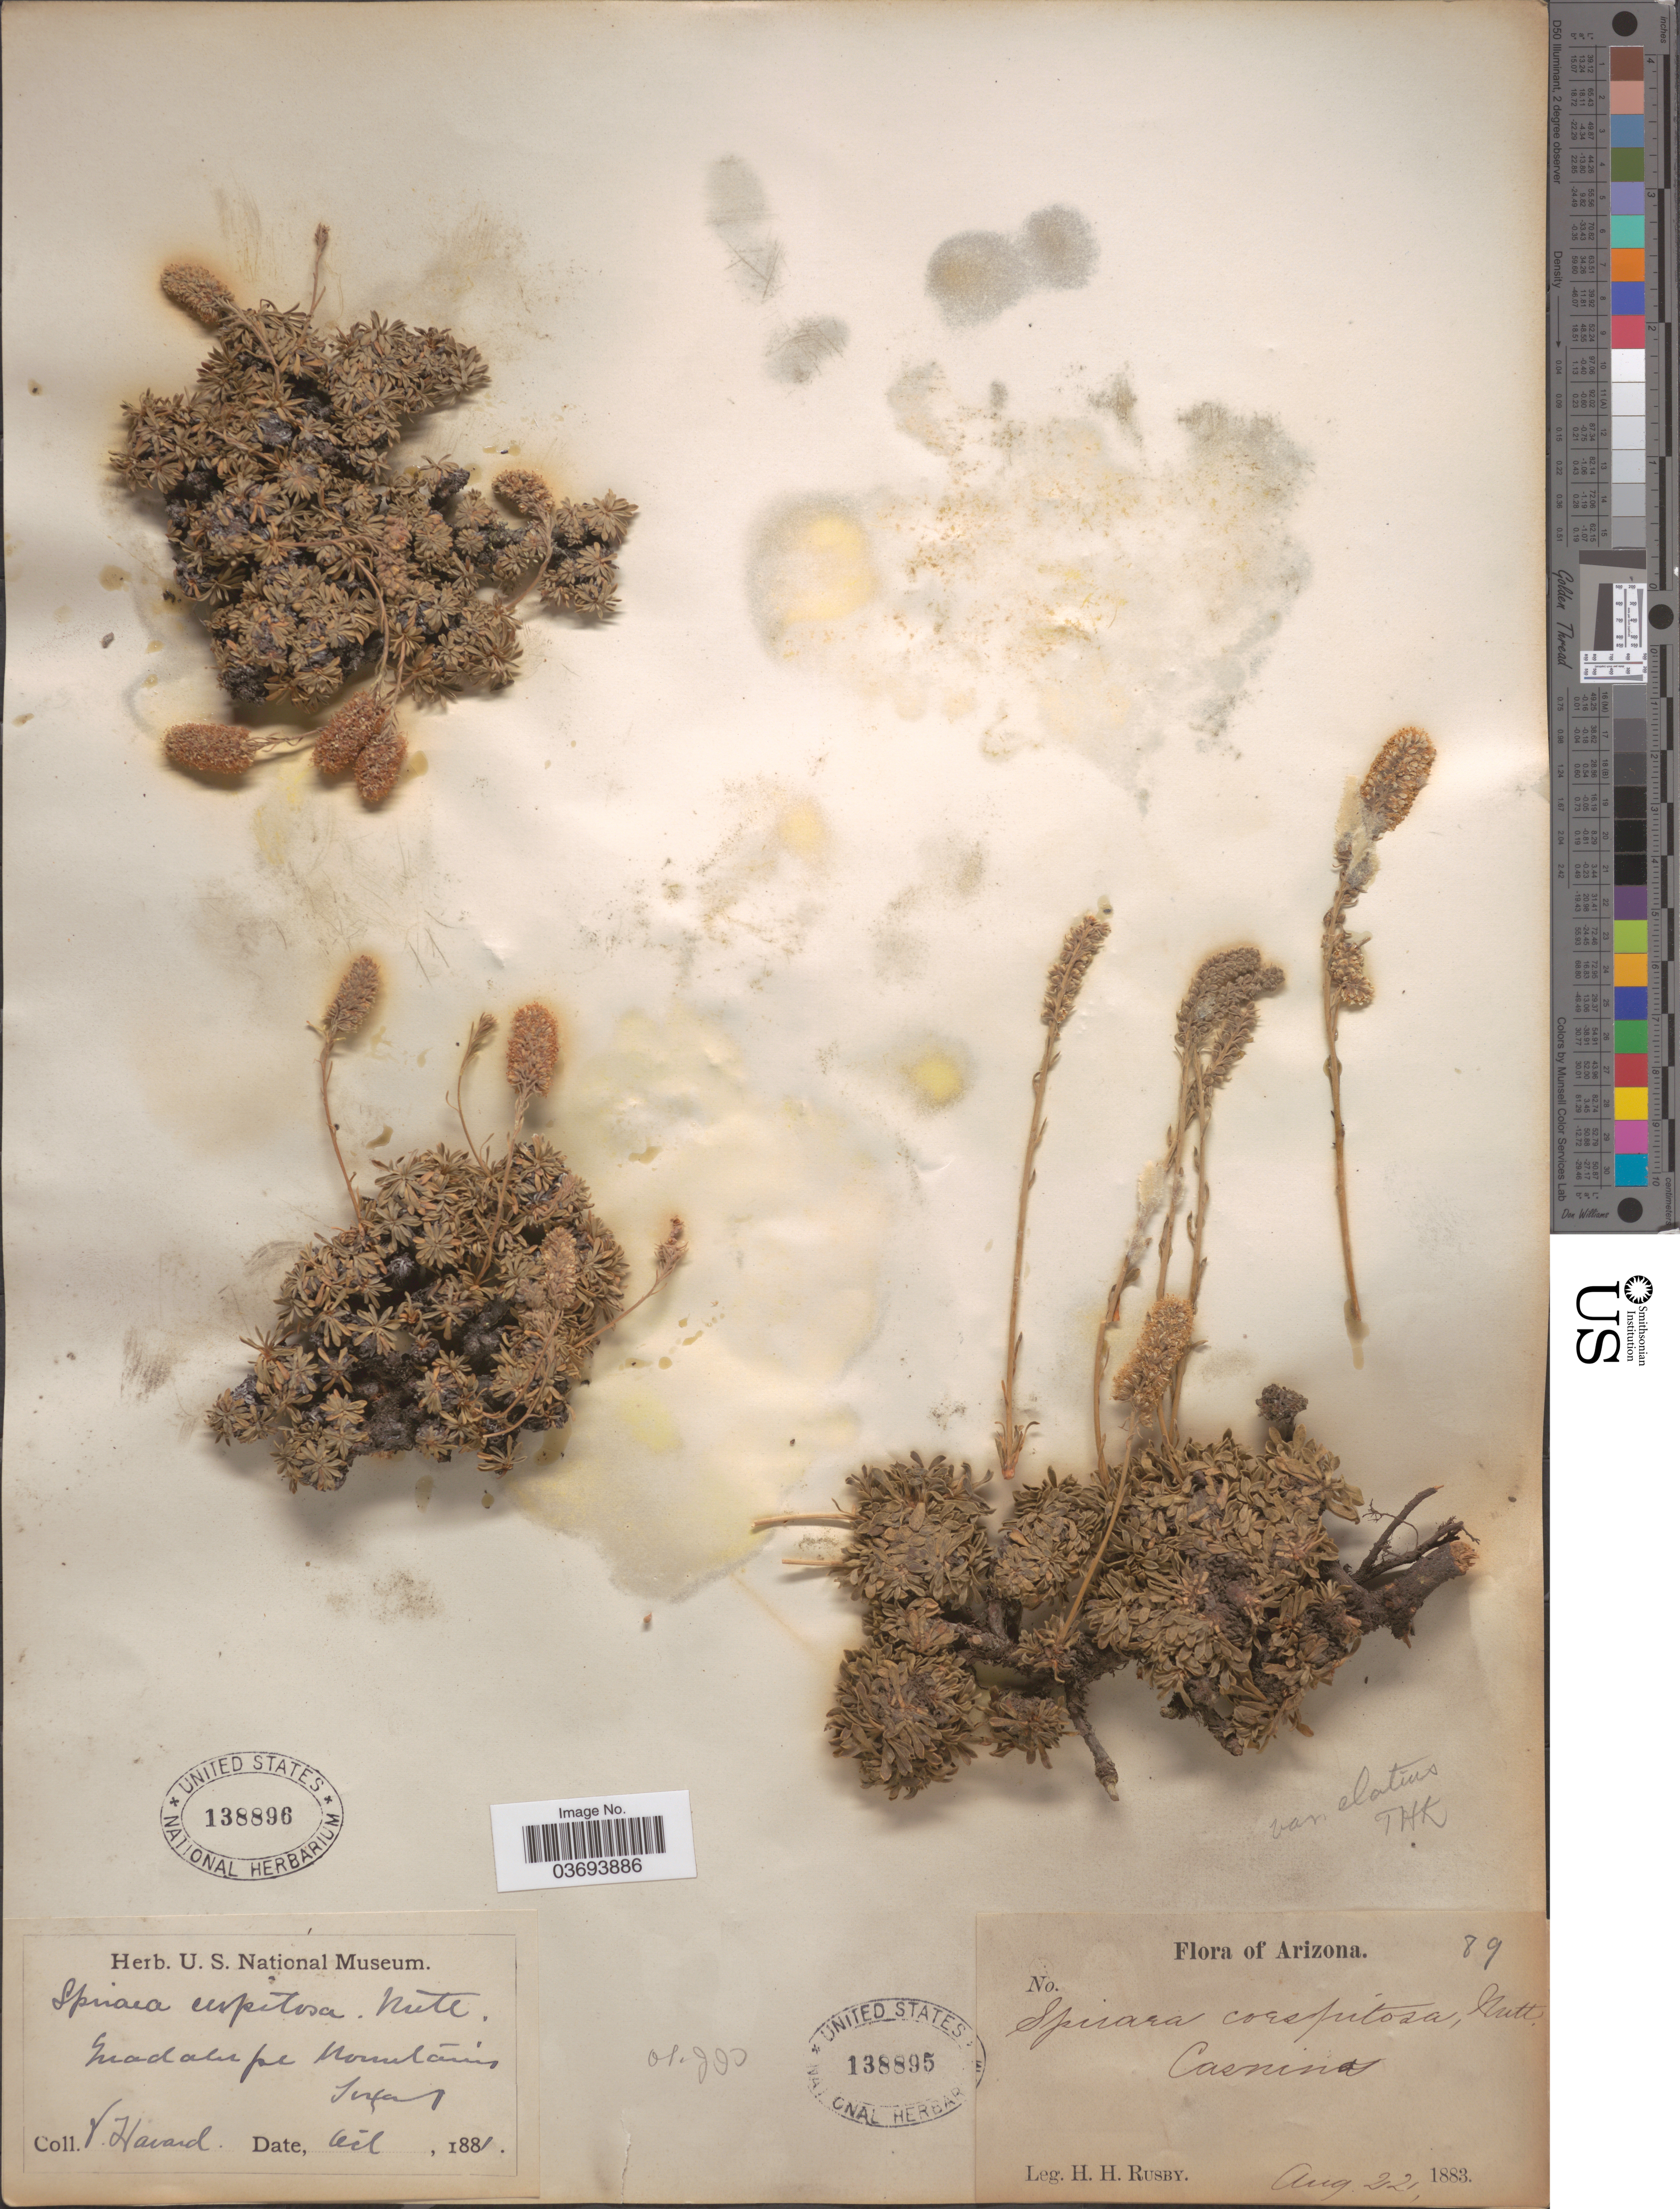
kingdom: Plantae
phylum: Tracheophyta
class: Magnoliopsida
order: Rosales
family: Rosaceae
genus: Petrophytum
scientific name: Petrophytum caespitosum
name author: (Nutt.) Rydb.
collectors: H. H. Rusby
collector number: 89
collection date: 1883-08-22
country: United States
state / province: Arizona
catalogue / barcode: US 138895-2